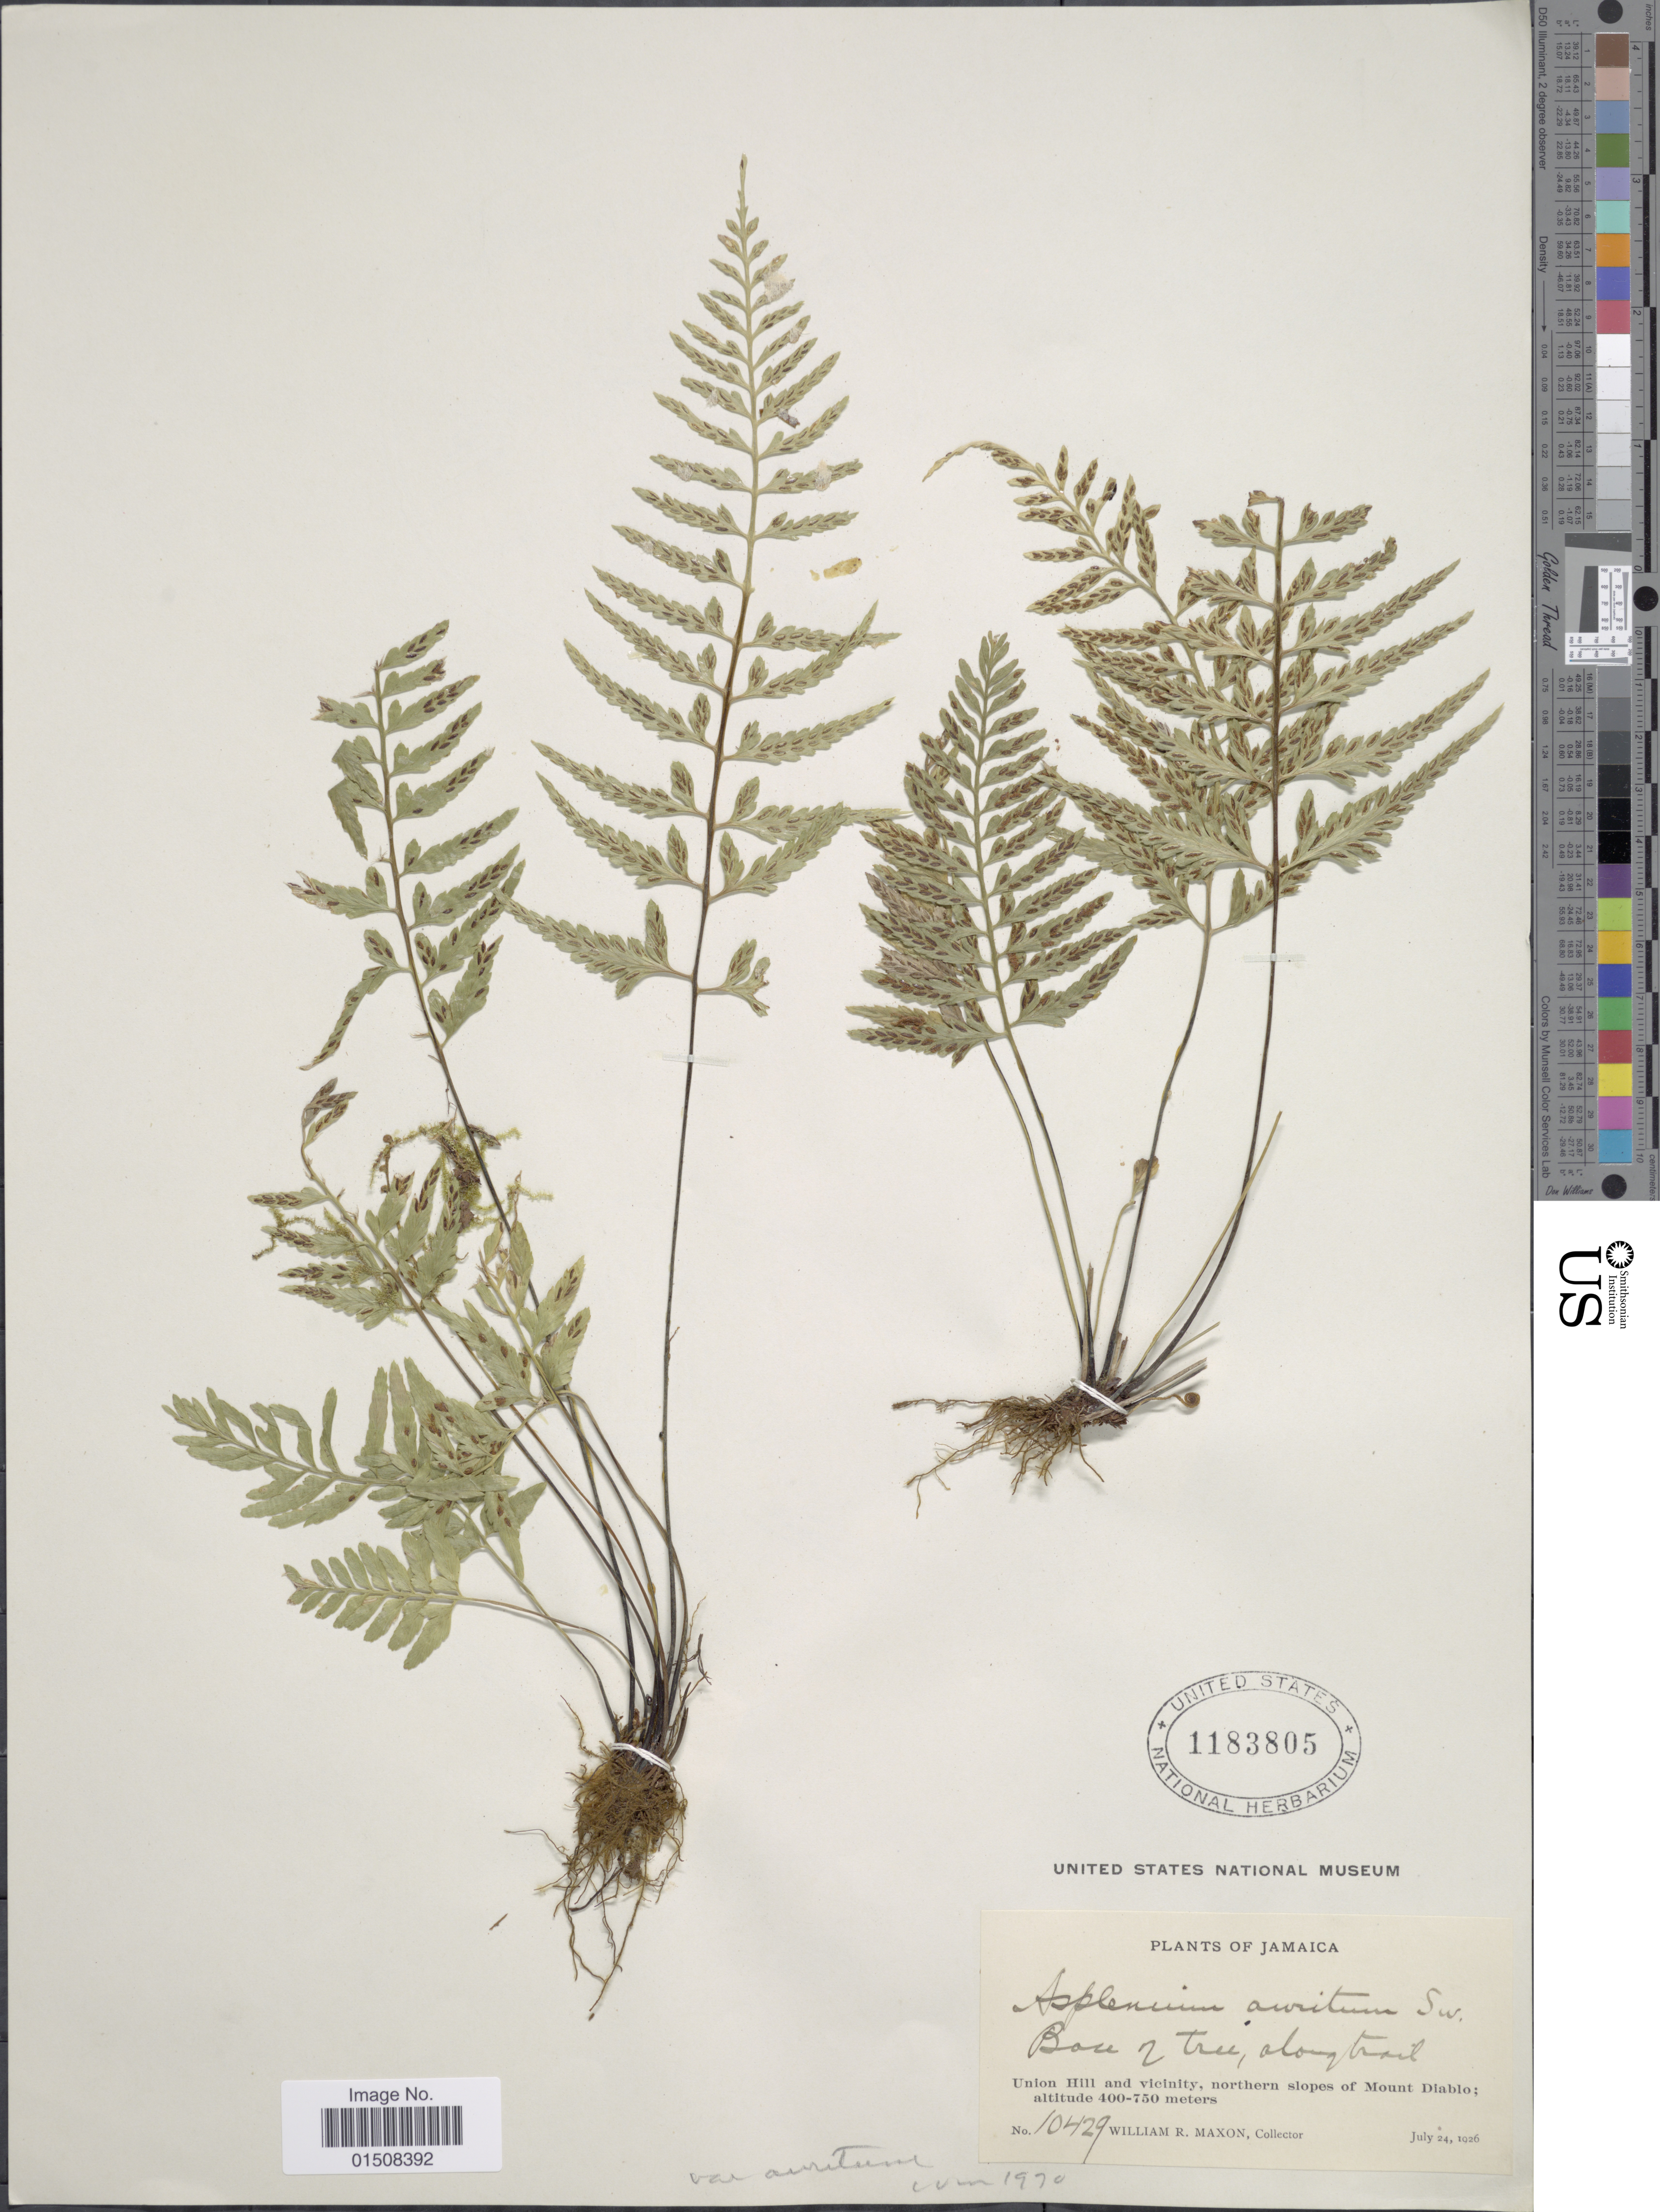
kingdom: Plantae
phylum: Tracheophyta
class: Polypodiopsida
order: Polypodiales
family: Aspleniaceae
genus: Asplenium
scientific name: Asplenium auritum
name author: Sw.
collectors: W. R. Maxon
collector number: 10429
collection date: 1926-07-24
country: Jamaica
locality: Union Hill and vicinity, northern slopes of Mount Diabolo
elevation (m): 400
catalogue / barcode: US 1183805